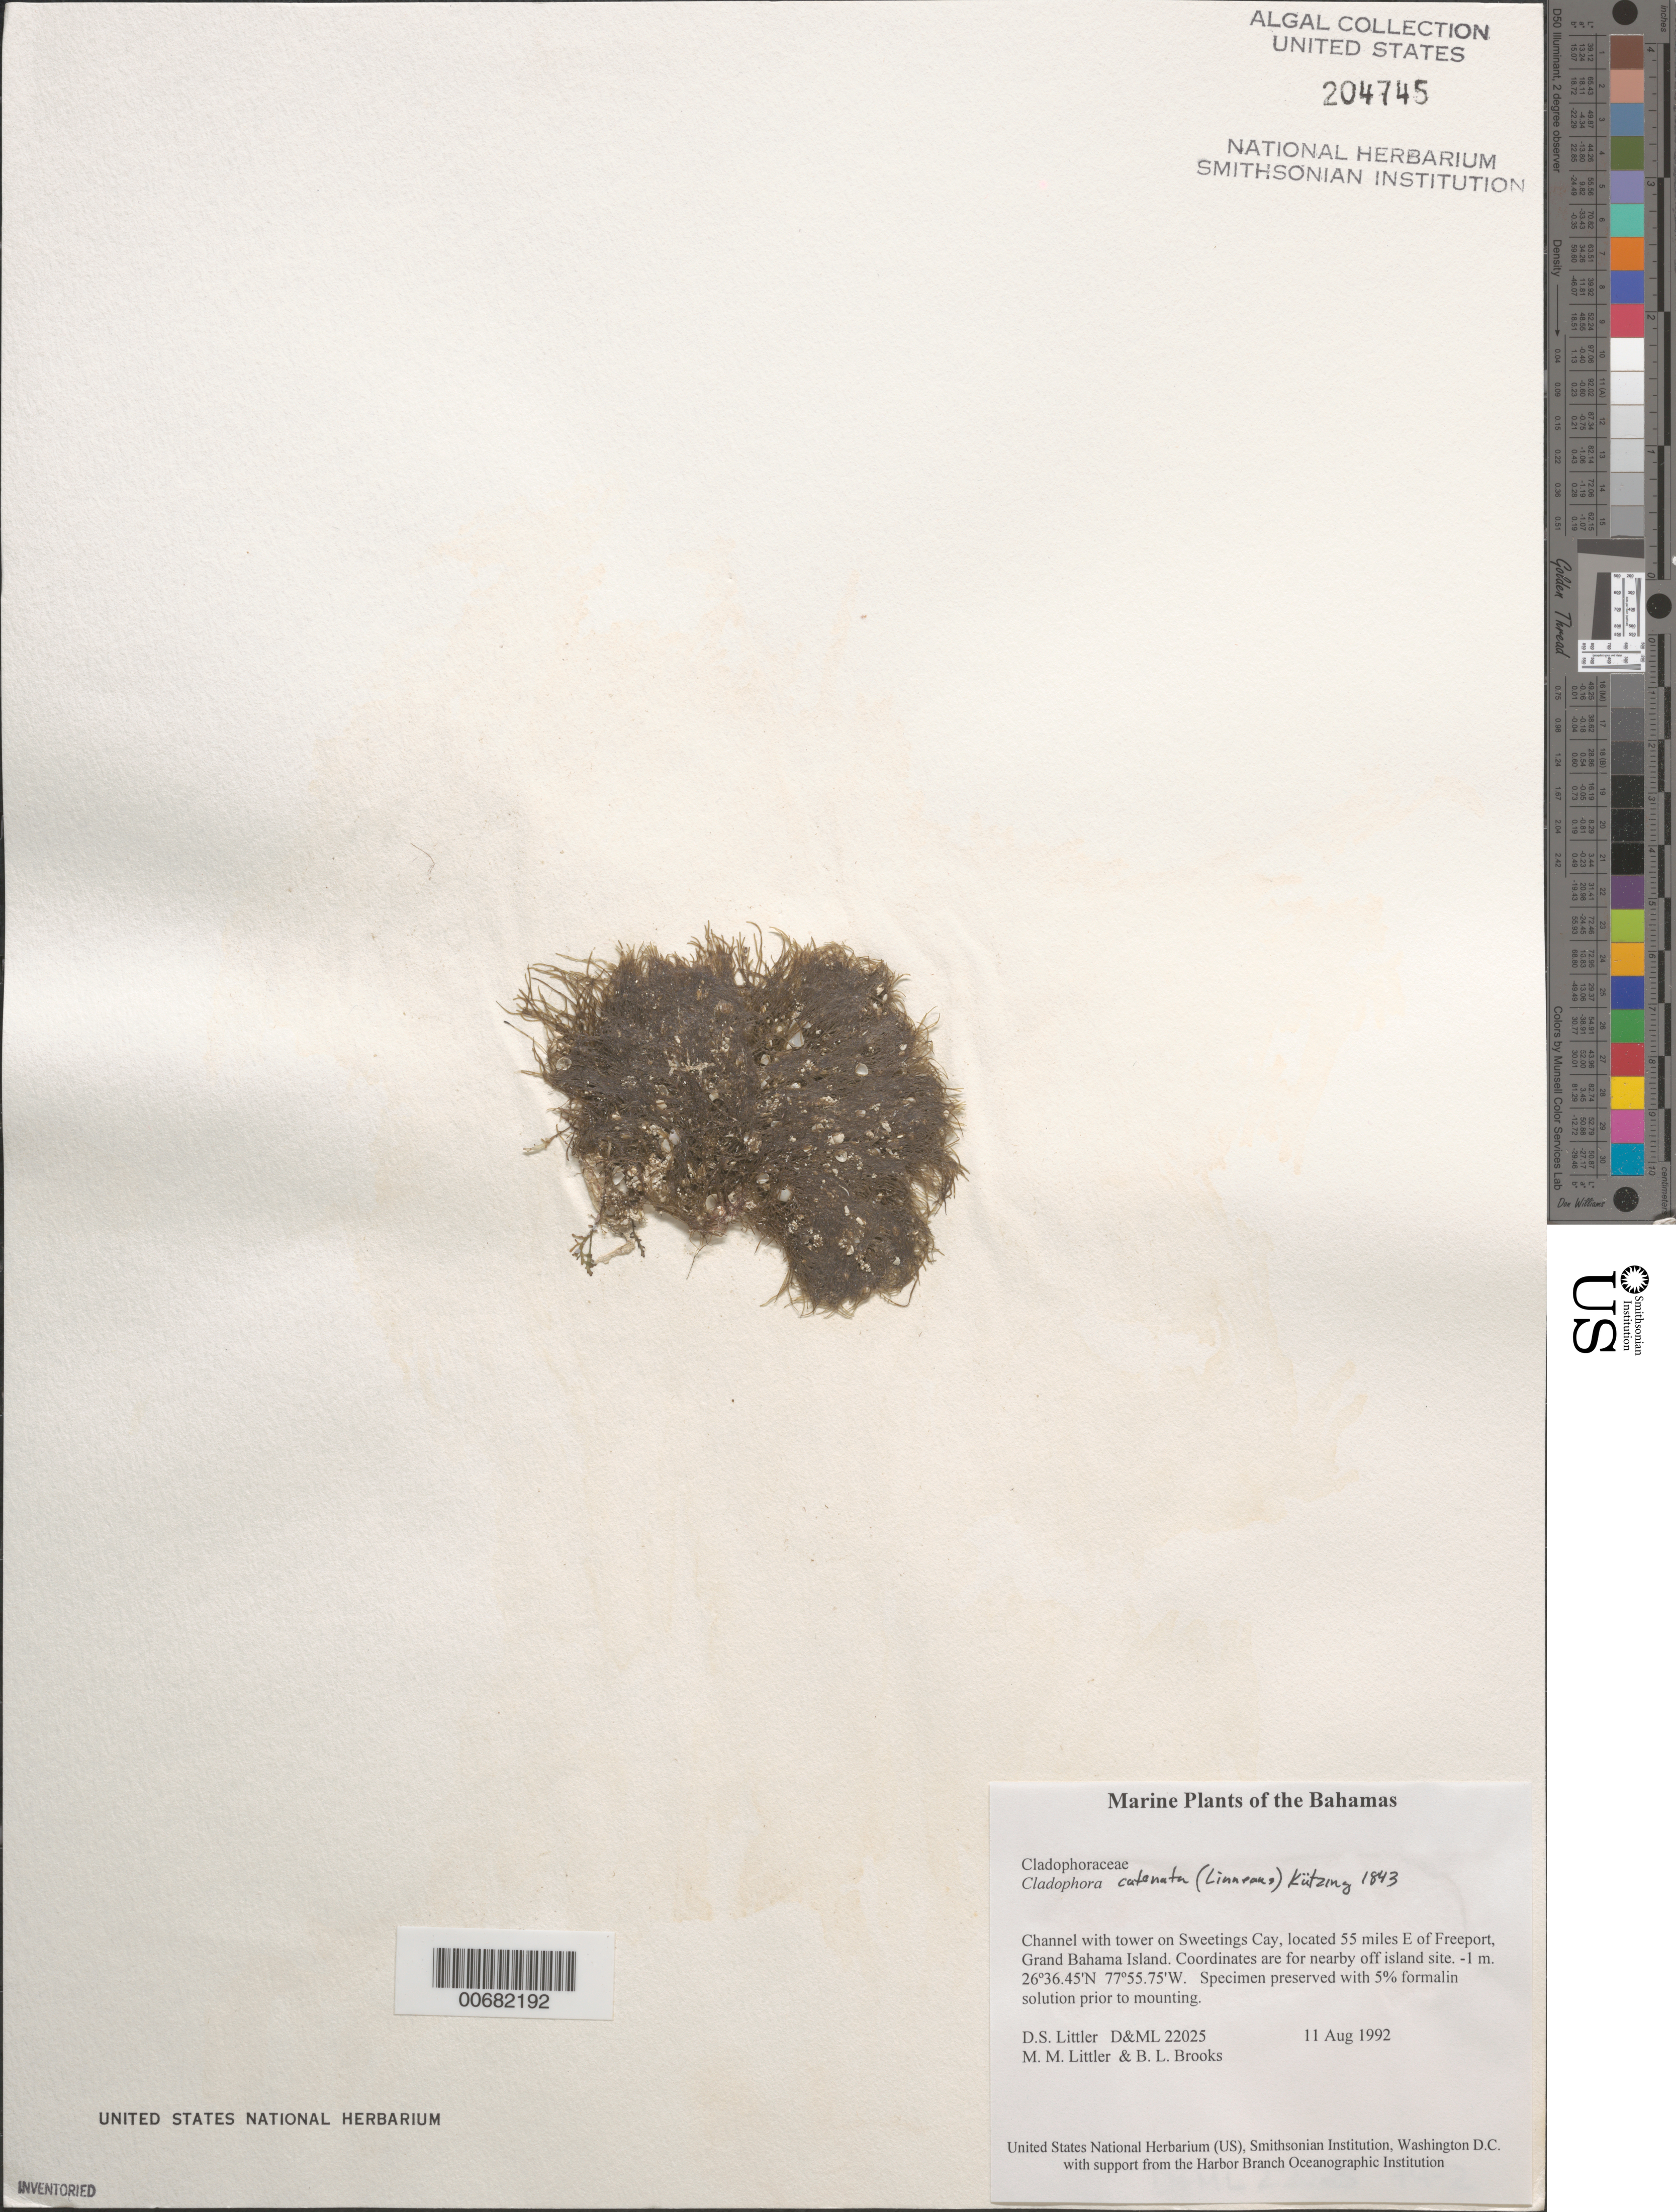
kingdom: Plantae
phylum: Chlorophyta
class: Ulvophyceae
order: Cladophorales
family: Cladophoraceae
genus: Cladophora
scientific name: Cladophora catenata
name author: (L.) Kütz.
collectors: D. S. Littler, M. M. Littler & B. Brooks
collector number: D&ML 22025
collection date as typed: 11 Aug 1992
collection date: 1992-08-11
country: Bahamas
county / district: Grand Bahama District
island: Sweetings Cay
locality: Off Sweetings Cay, 55 miles east of Freeport, Grand Bahama Island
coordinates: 26 36.45' N, 77 55.75' W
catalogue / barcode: US 204745